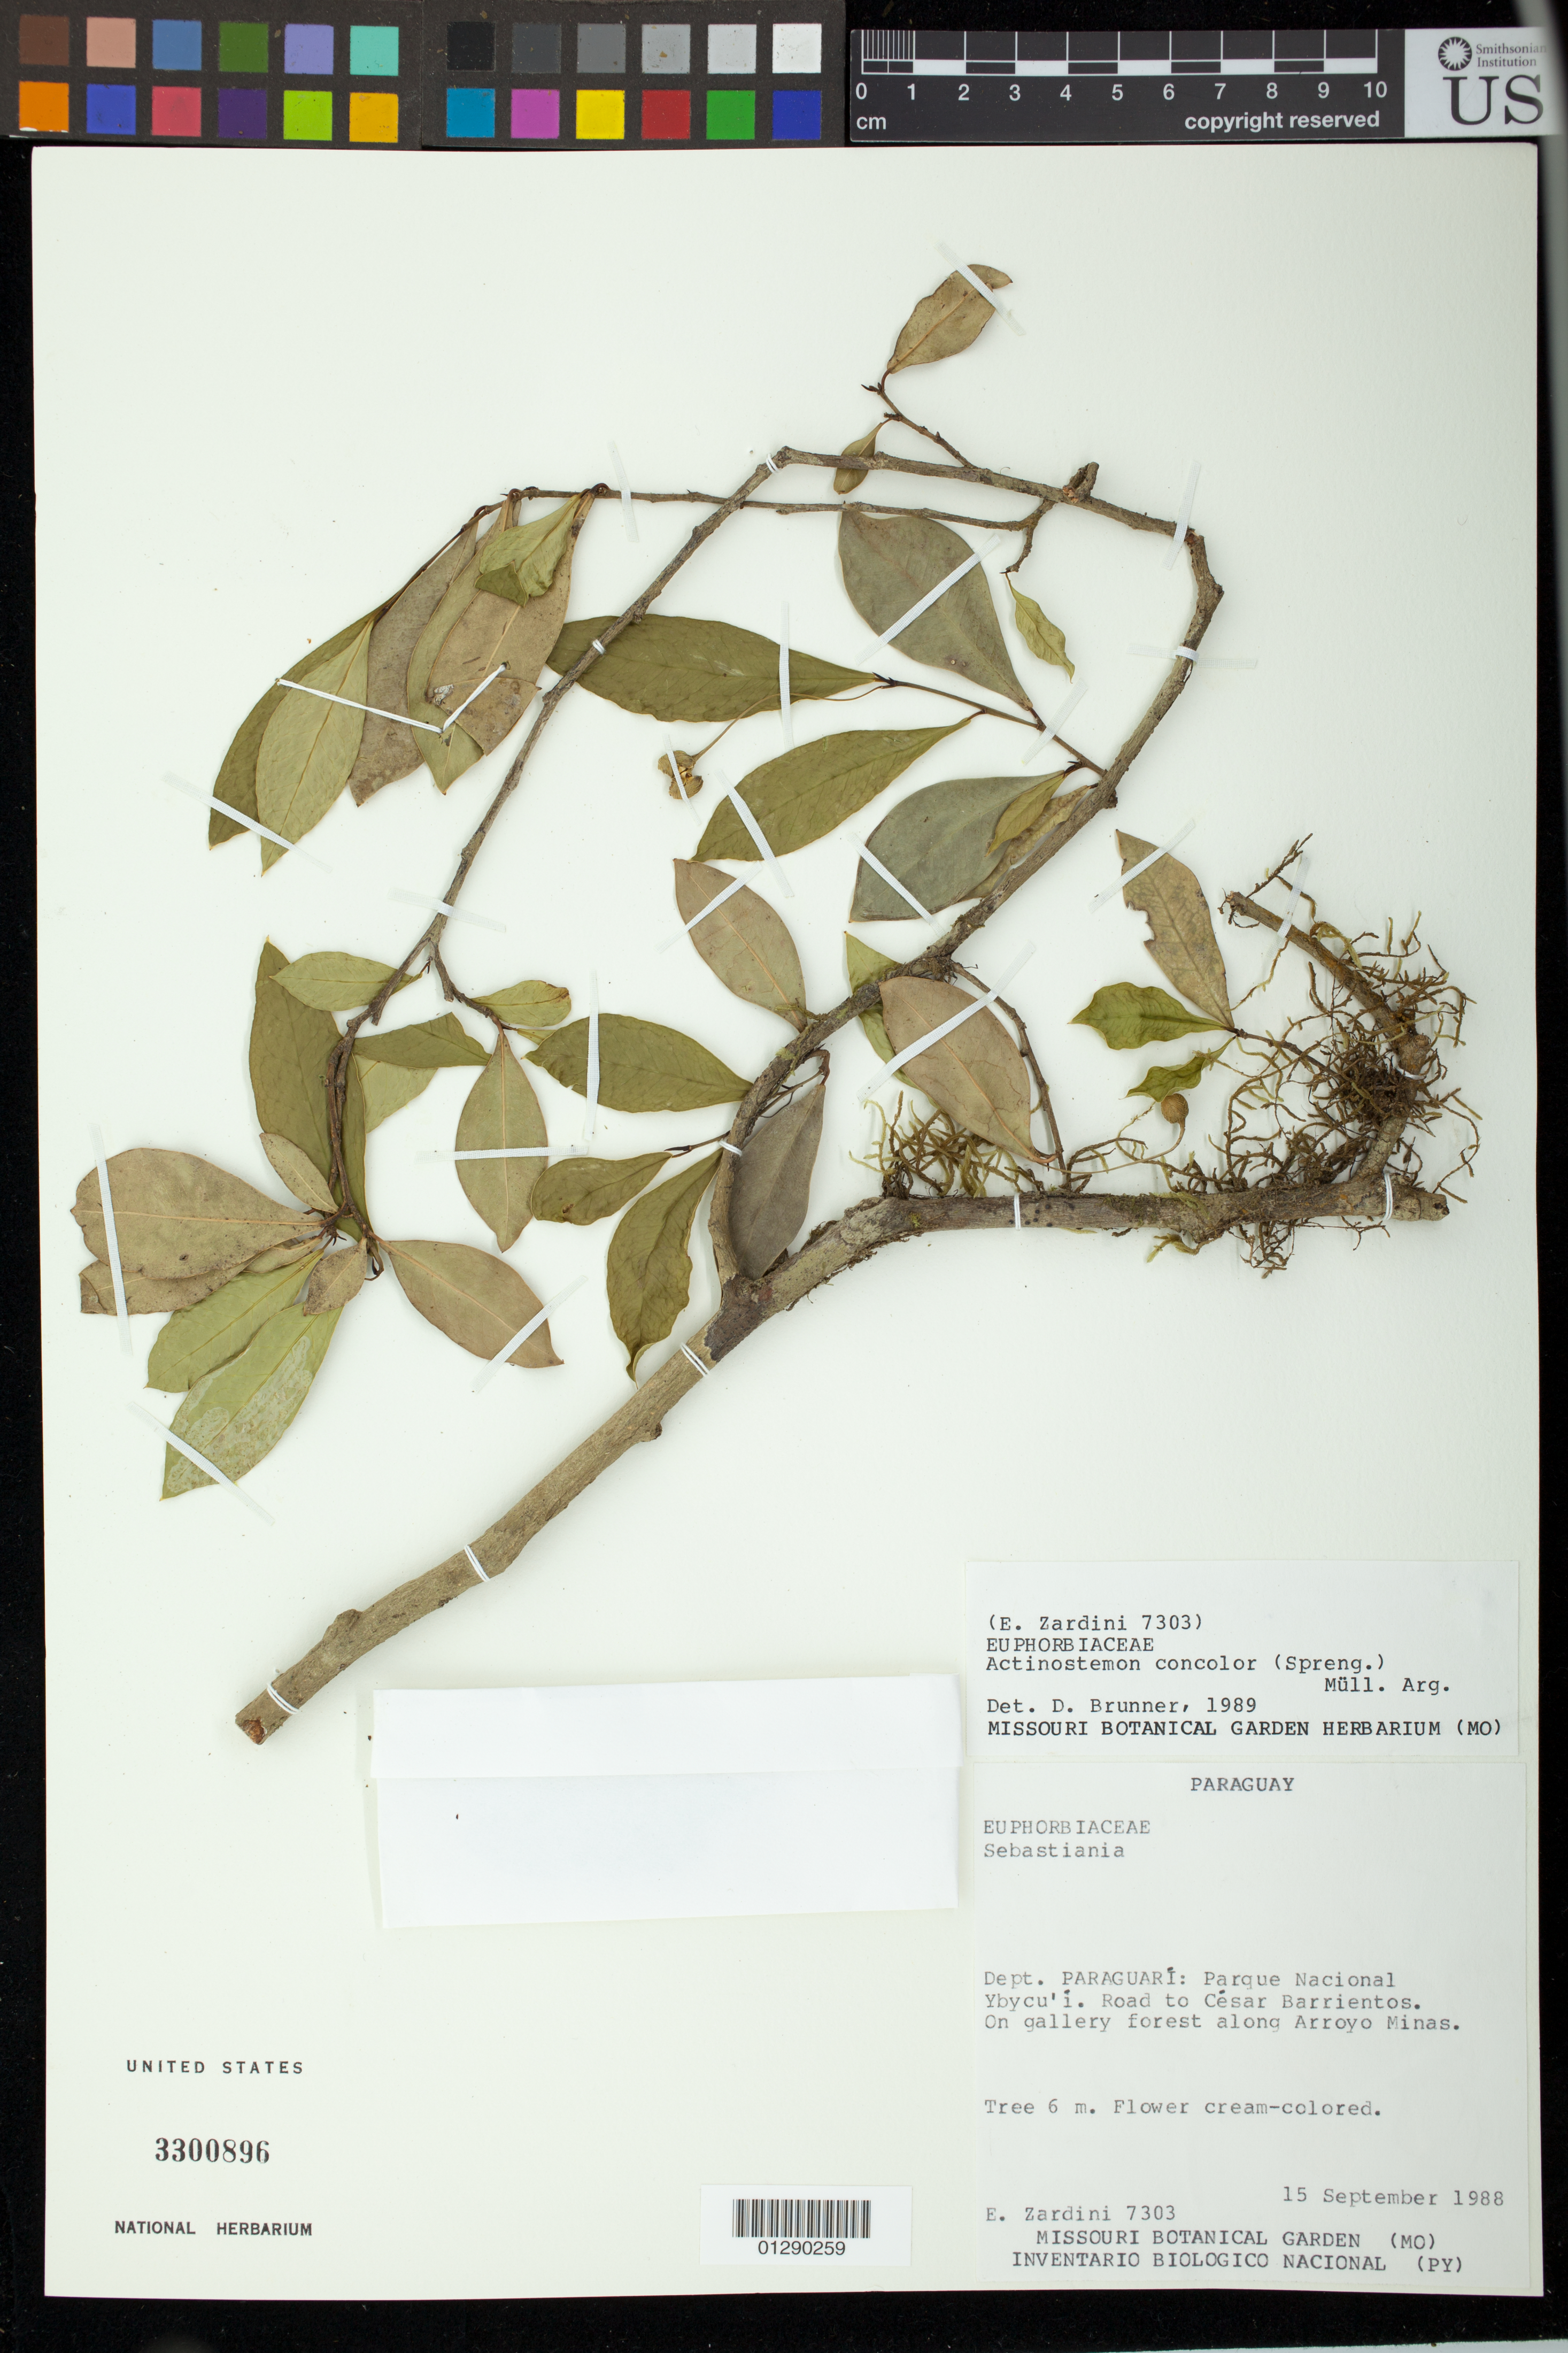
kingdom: Plantae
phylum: Tracheophyta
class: Magnoliopsida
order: Malpighiales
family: Euphorbiaceae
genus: Actinostemon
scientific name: Actinostemon concolor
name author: (Spreng.) Müll. Arg.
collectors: E. M. Zardini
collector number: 7303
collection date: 1988-09-15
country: Paraguay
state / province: Paraguari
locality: Parque Nacional Ybycu'i. Road to Cesar Barrientos.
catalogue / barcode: US 3300896